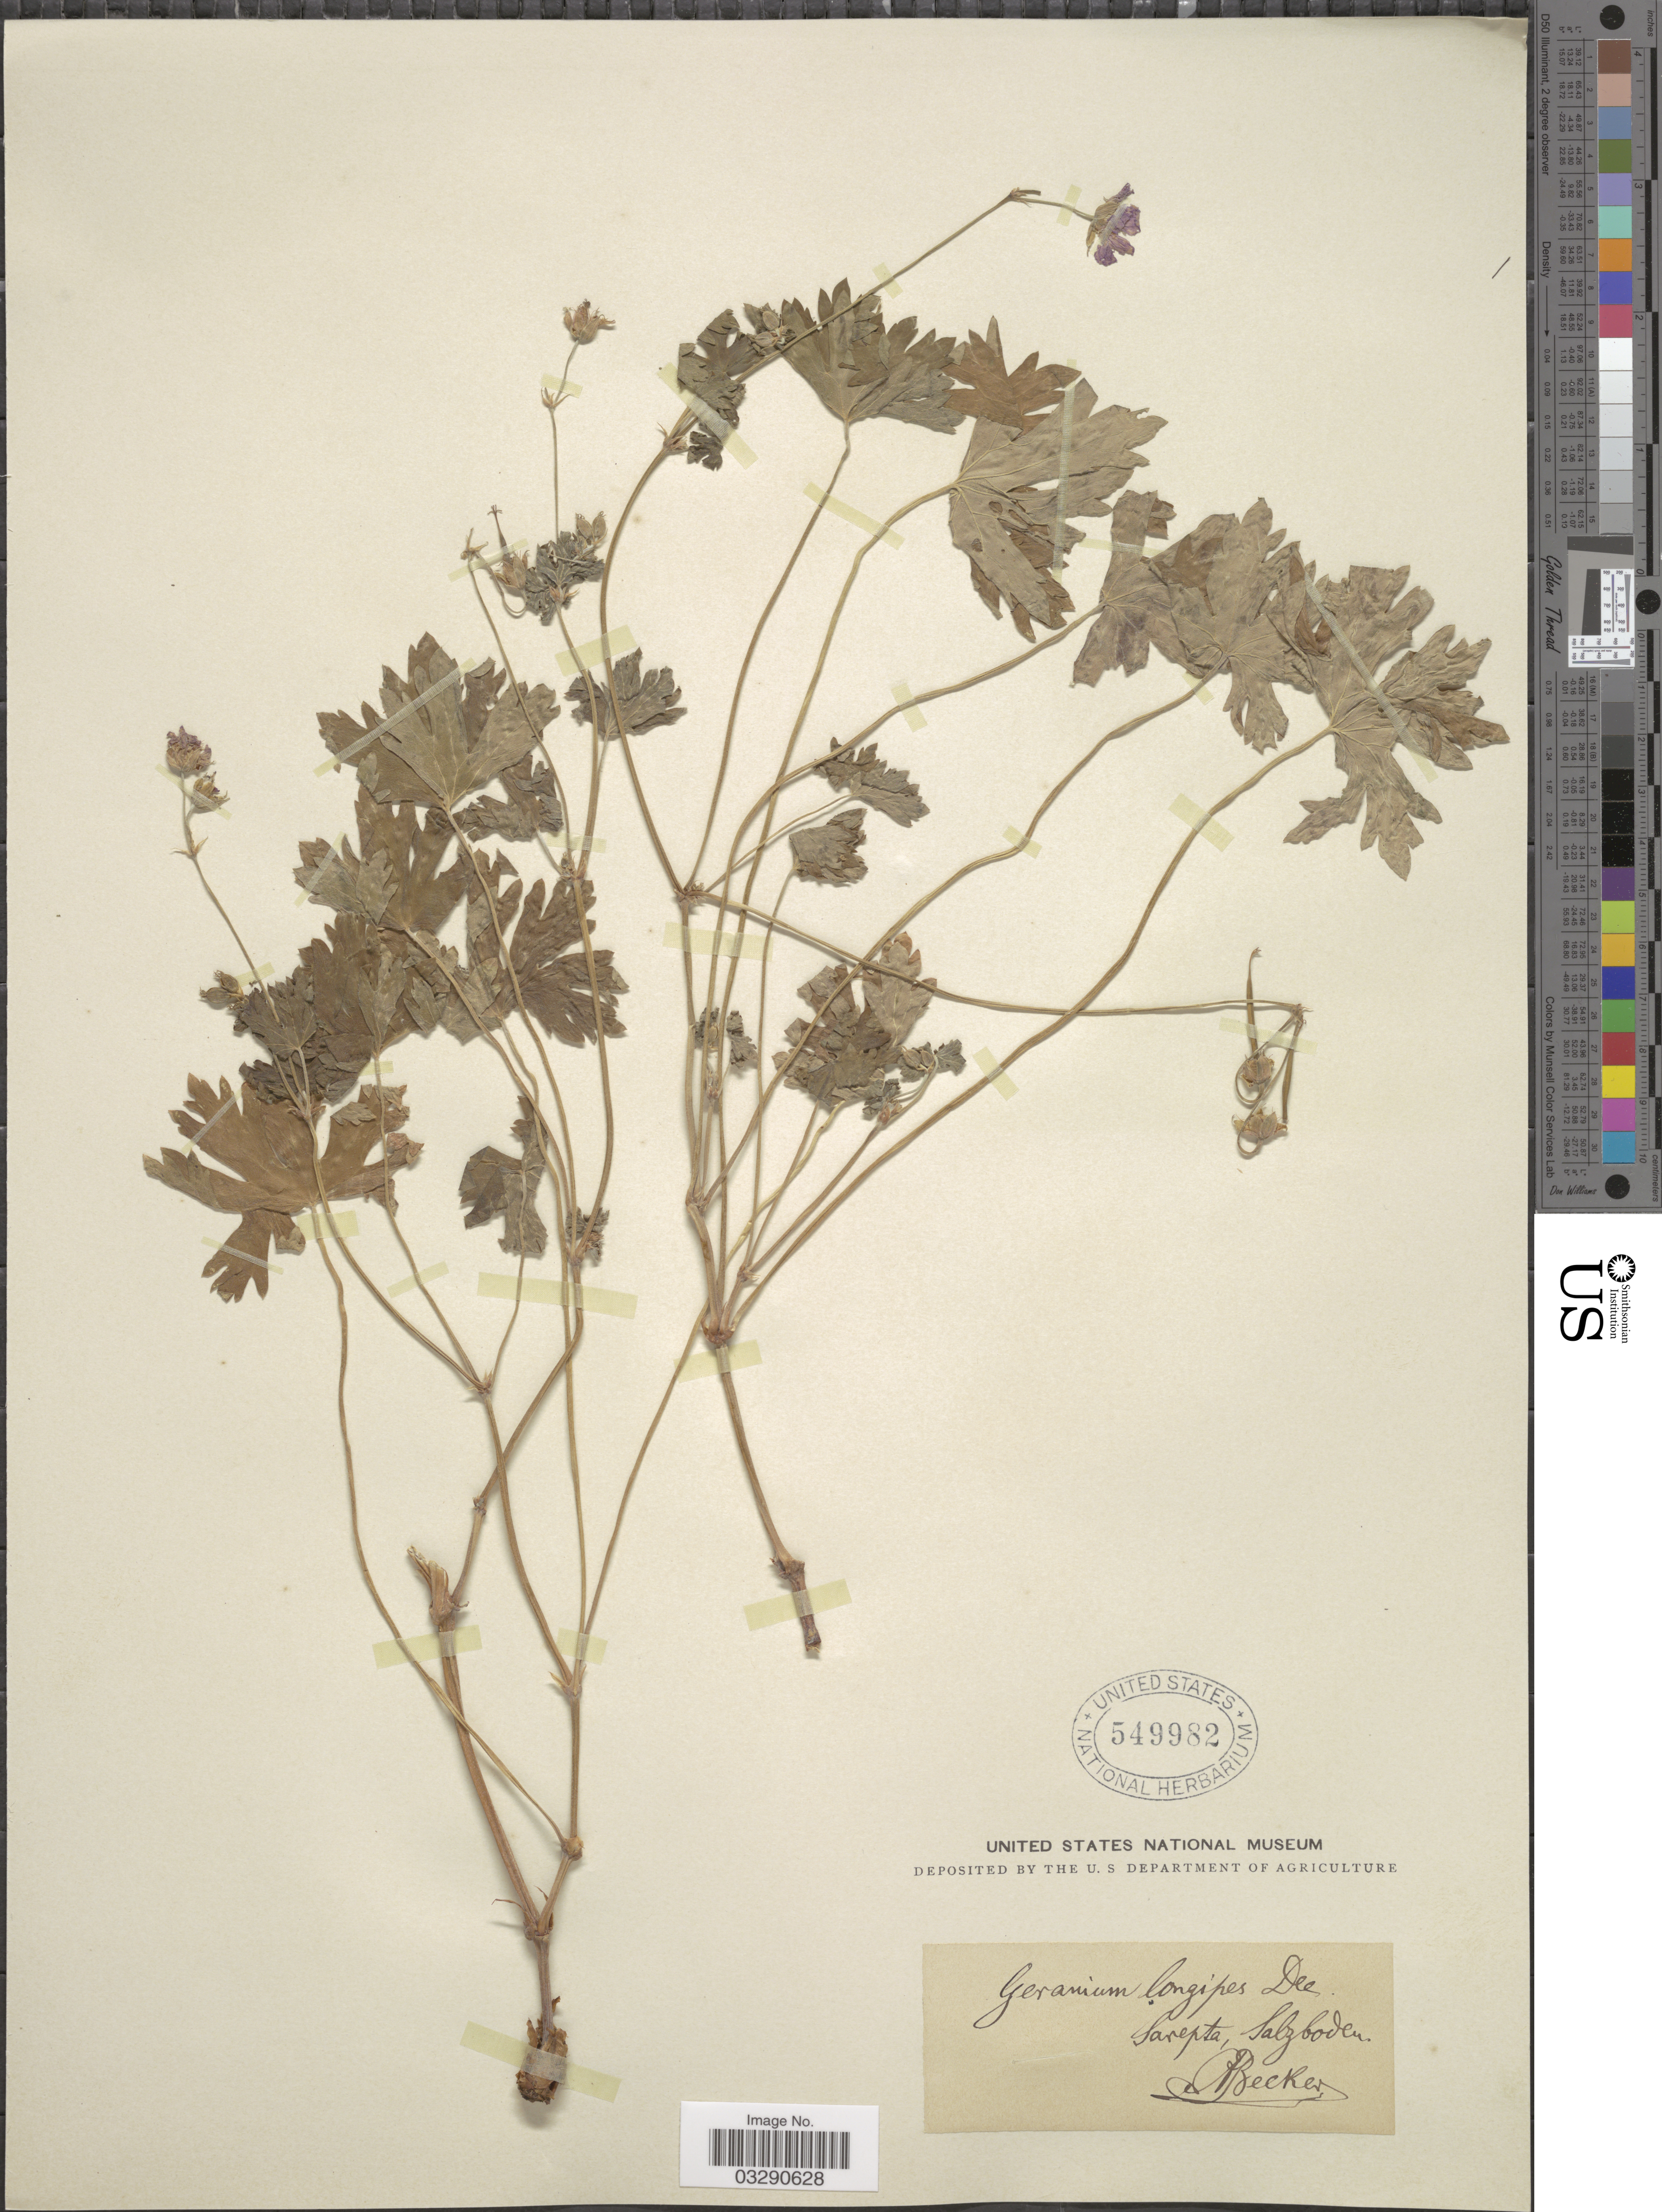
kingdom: Plantae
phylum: Tracheophyta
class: Magnoliopsida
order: Geraniales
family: Geraniaceae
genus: Geranium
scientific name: Geranium longipes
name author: DC.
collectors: A. Becker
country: Russian Federation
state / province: Volgograd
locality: Sarepta, Salzboden.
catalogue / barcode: US 549982